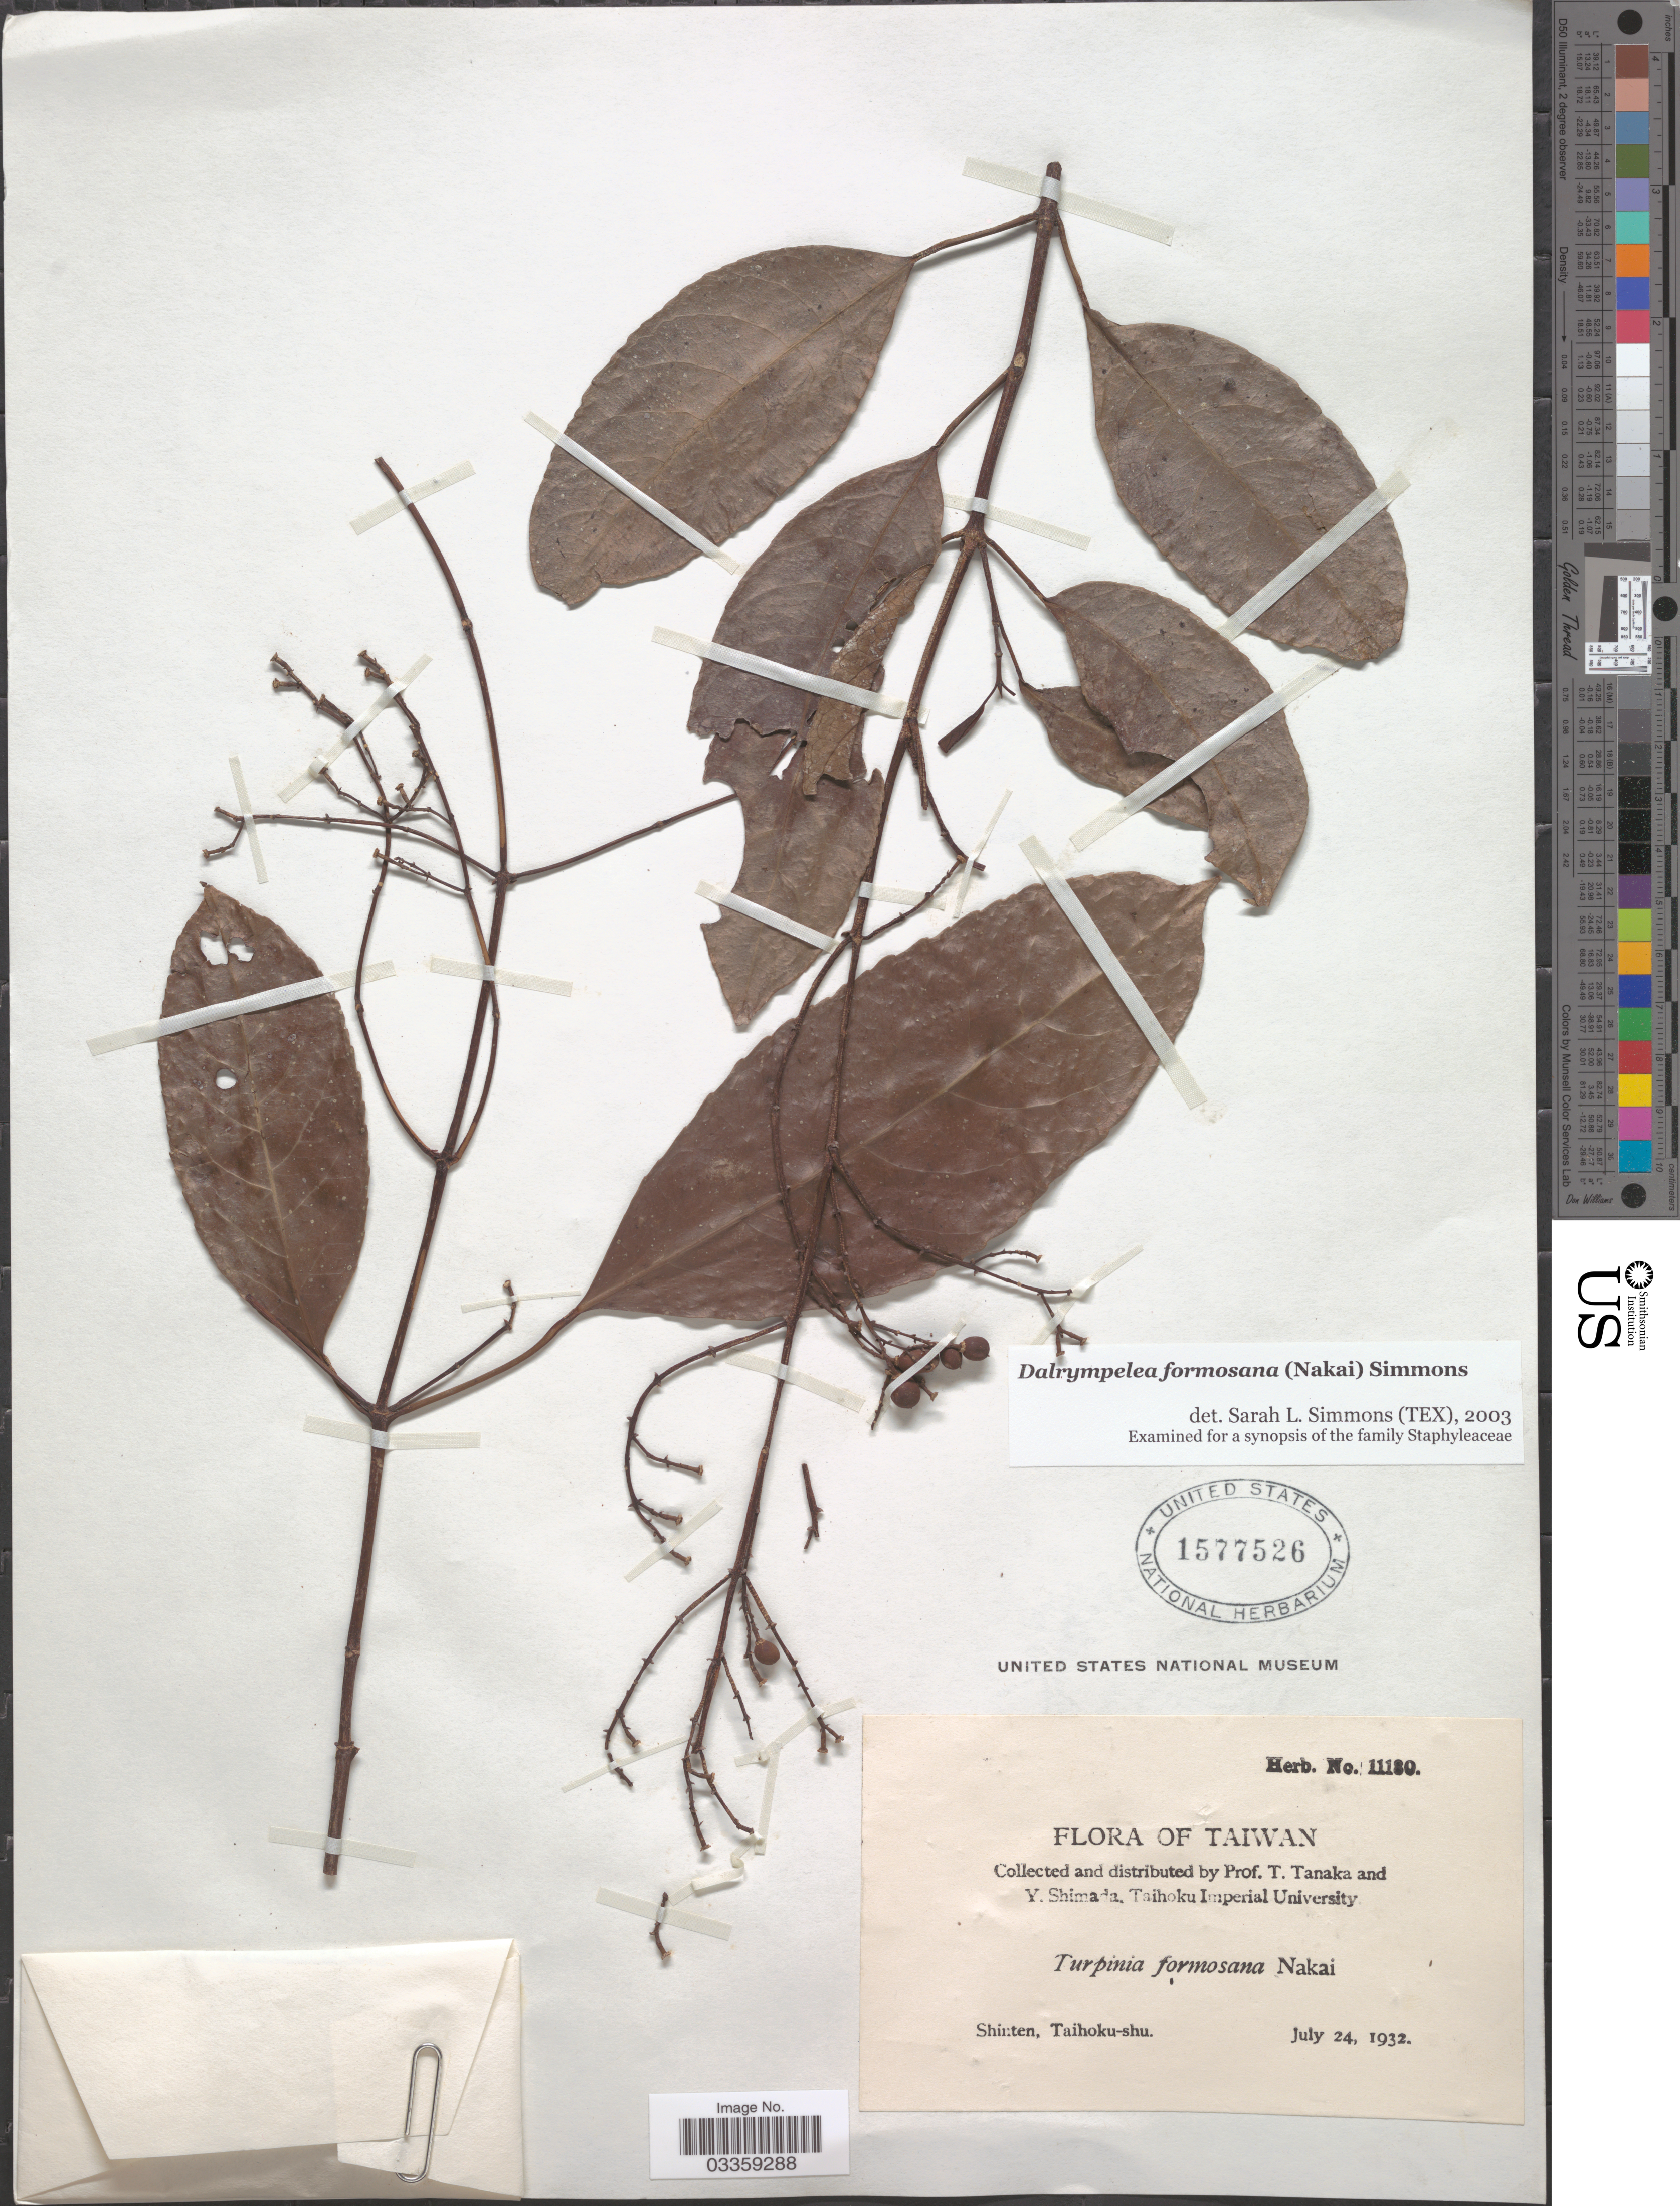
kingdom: Plantae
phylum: Tracheophyta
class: Magnoliopsida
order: Crossosomatales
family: Staphyleaceae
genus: Turpinia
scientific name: Turpinia formosana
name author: Nakai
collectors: T. Tanaka & Y. Shimada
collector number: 11180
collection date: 1932-07-24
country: Taiwan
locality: Shinten, Taihoku-shu.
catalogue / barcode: US 1577526